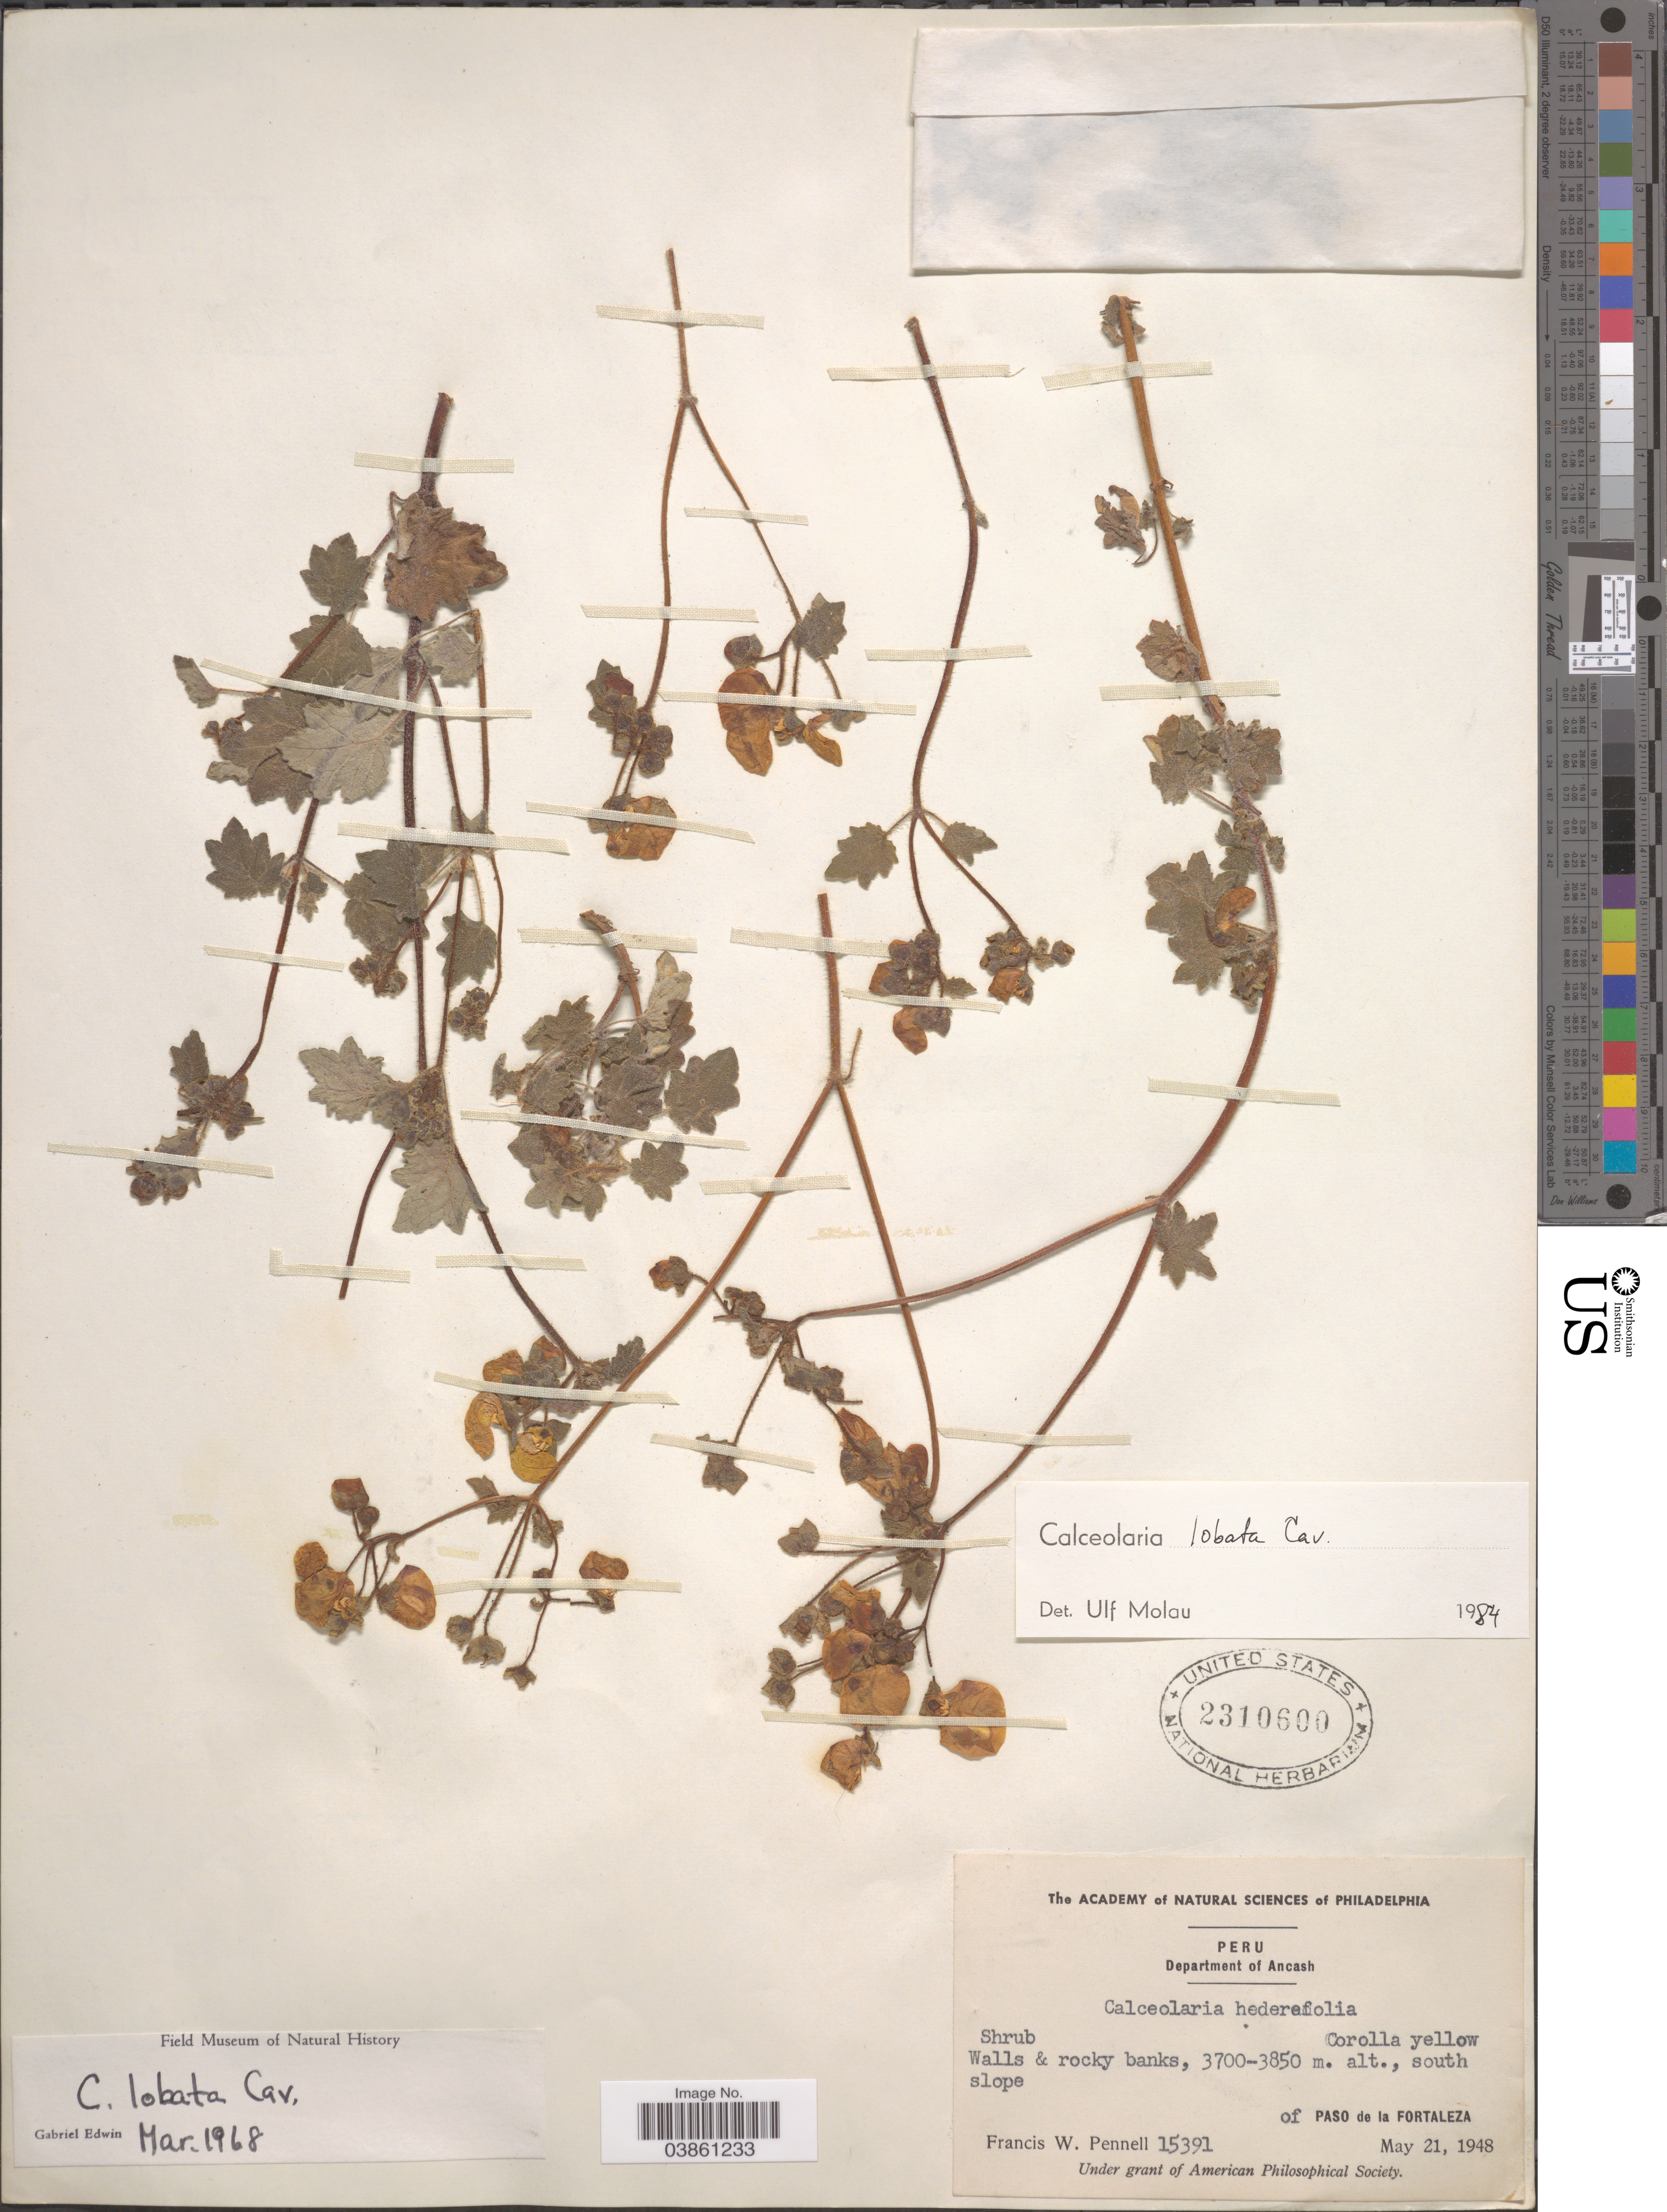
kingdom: Plantae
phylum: Tracheophyta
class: Magnoliopsida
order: Lamiales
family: Calceolariaceae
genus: Calceolaria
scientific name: Calceolaria lobata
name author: Cav.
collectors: F. W. Pennell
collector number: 15391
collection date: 1948-05-21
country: Peru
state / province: Ancash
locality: Department of Ancash. Walls & rocky banks, south slope of Paso de la Fortaleza.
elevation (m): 3700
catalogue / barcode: US 2310600